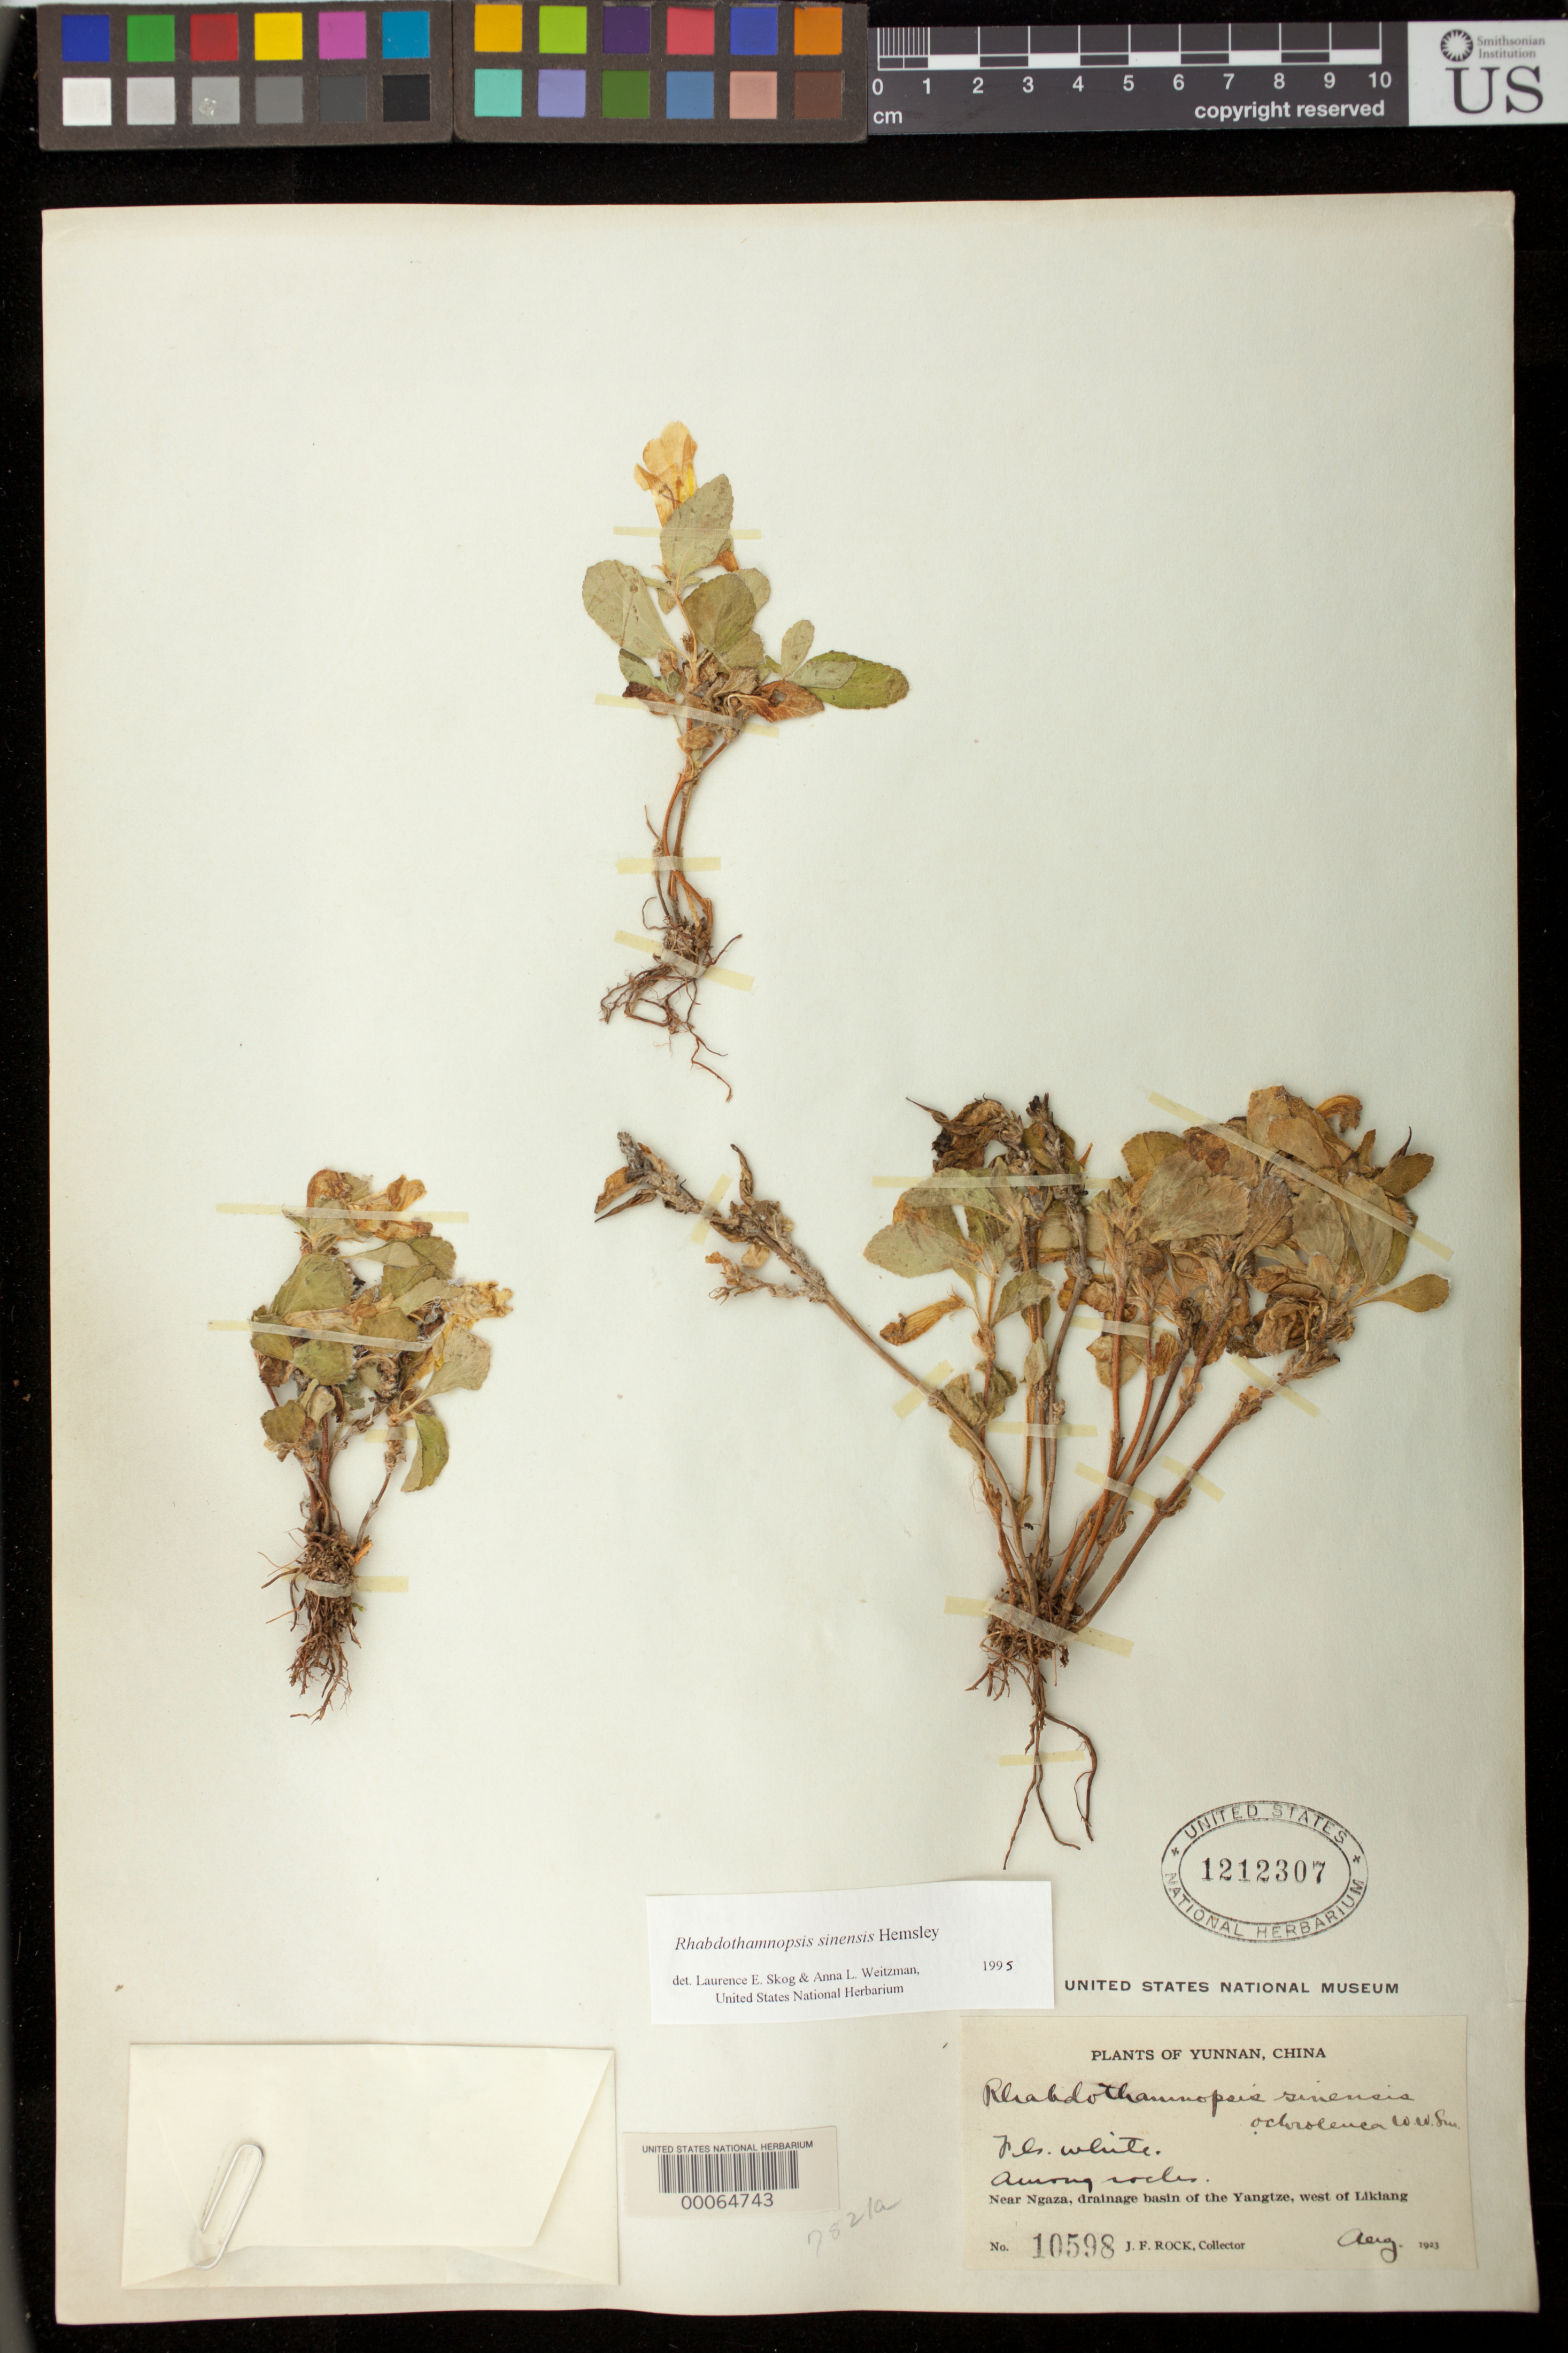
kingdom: Plantae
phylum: Tracheophyta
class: Magnoliopsida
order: Lamiales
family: Gesneriaceae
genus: Rhabdothamnopsis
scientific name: Rhabdothamnopsis sinensis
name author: Hemsl.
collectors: J. F. Rock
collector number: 10598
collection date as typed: Aug 1923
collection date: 1923-08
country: China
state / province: Yunnan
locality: Near ngaza, drainage basin of the yangtze, w of likiang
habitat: Among rocks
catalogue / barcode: US 1212307